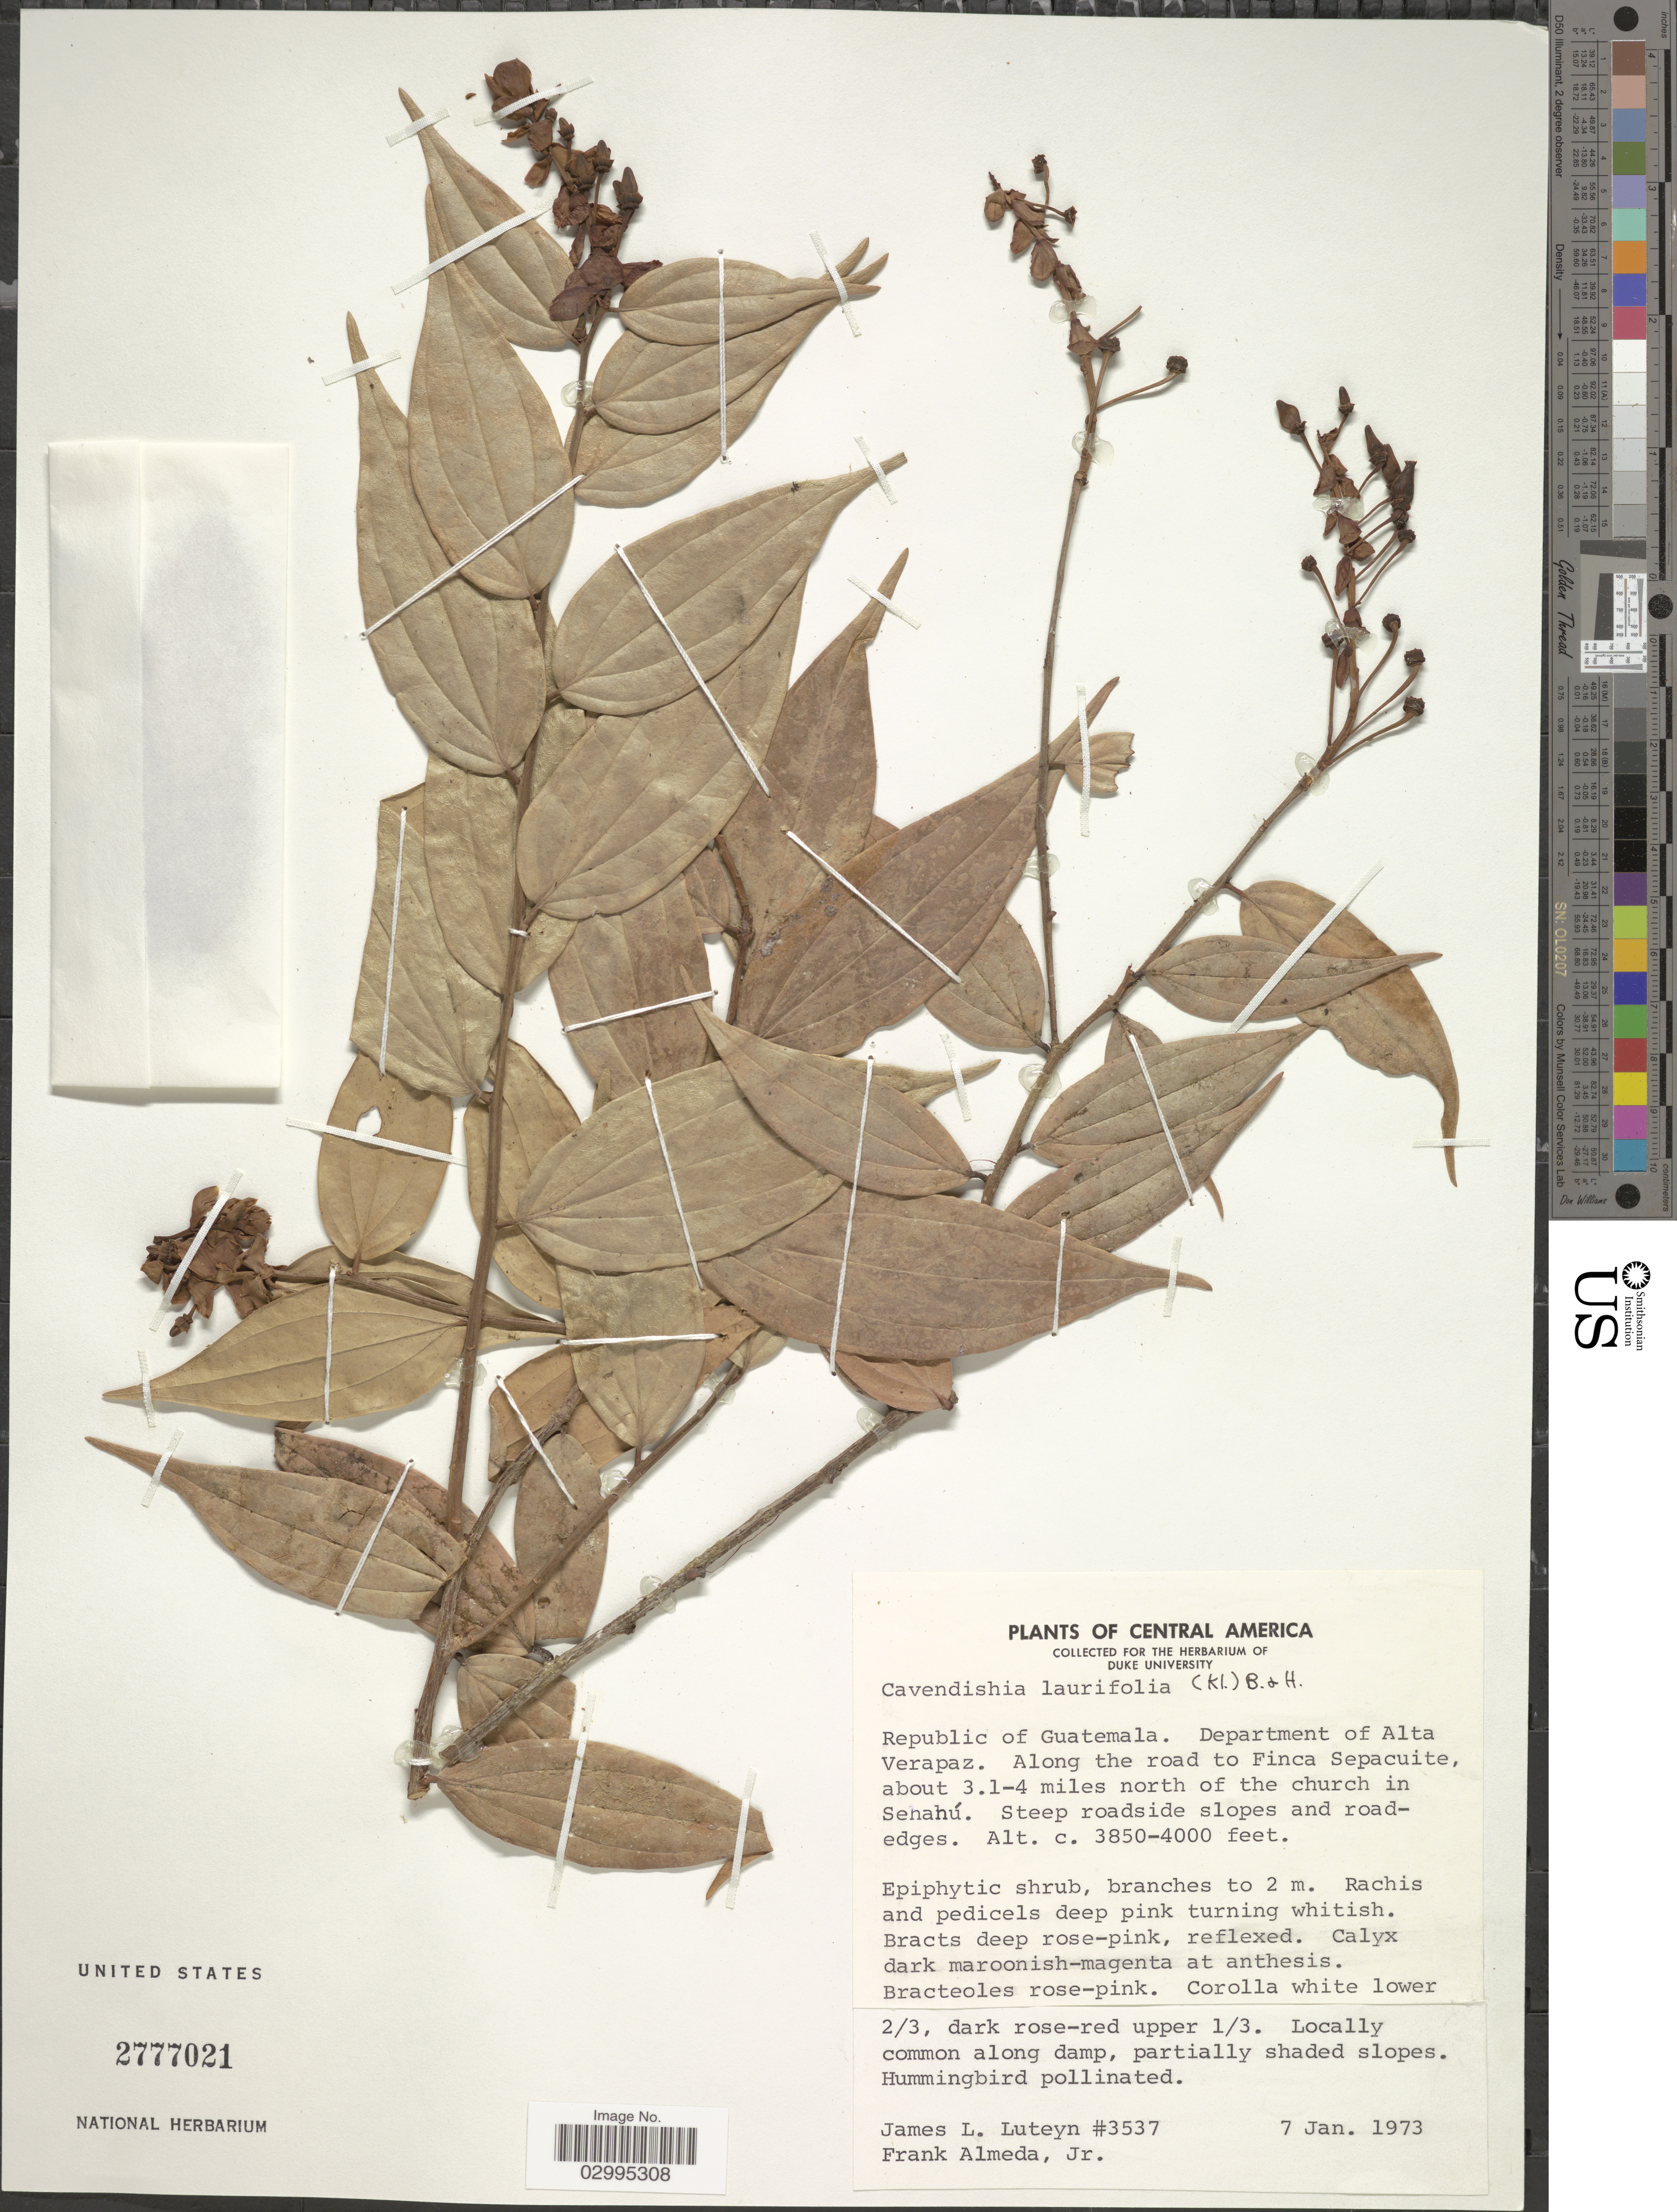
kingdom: Plantae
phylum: Tracheophyta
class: Magnoliopsida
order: Ericales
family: Ericaceae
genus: Cavendishia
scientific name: Cavendishia laurifolia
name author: (Klotzsch) Benth. & Hook. f.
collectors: J. L. Luteyn & F. Almeda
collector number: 3537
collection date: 1973-01-07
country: Guatemala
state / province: Alta Verapaz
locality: Department of Alta Verapaz. Along the road to Finca Sepacuite, about 3.1-4 miles north of the church in Sehahú.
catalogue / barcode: US 2777021